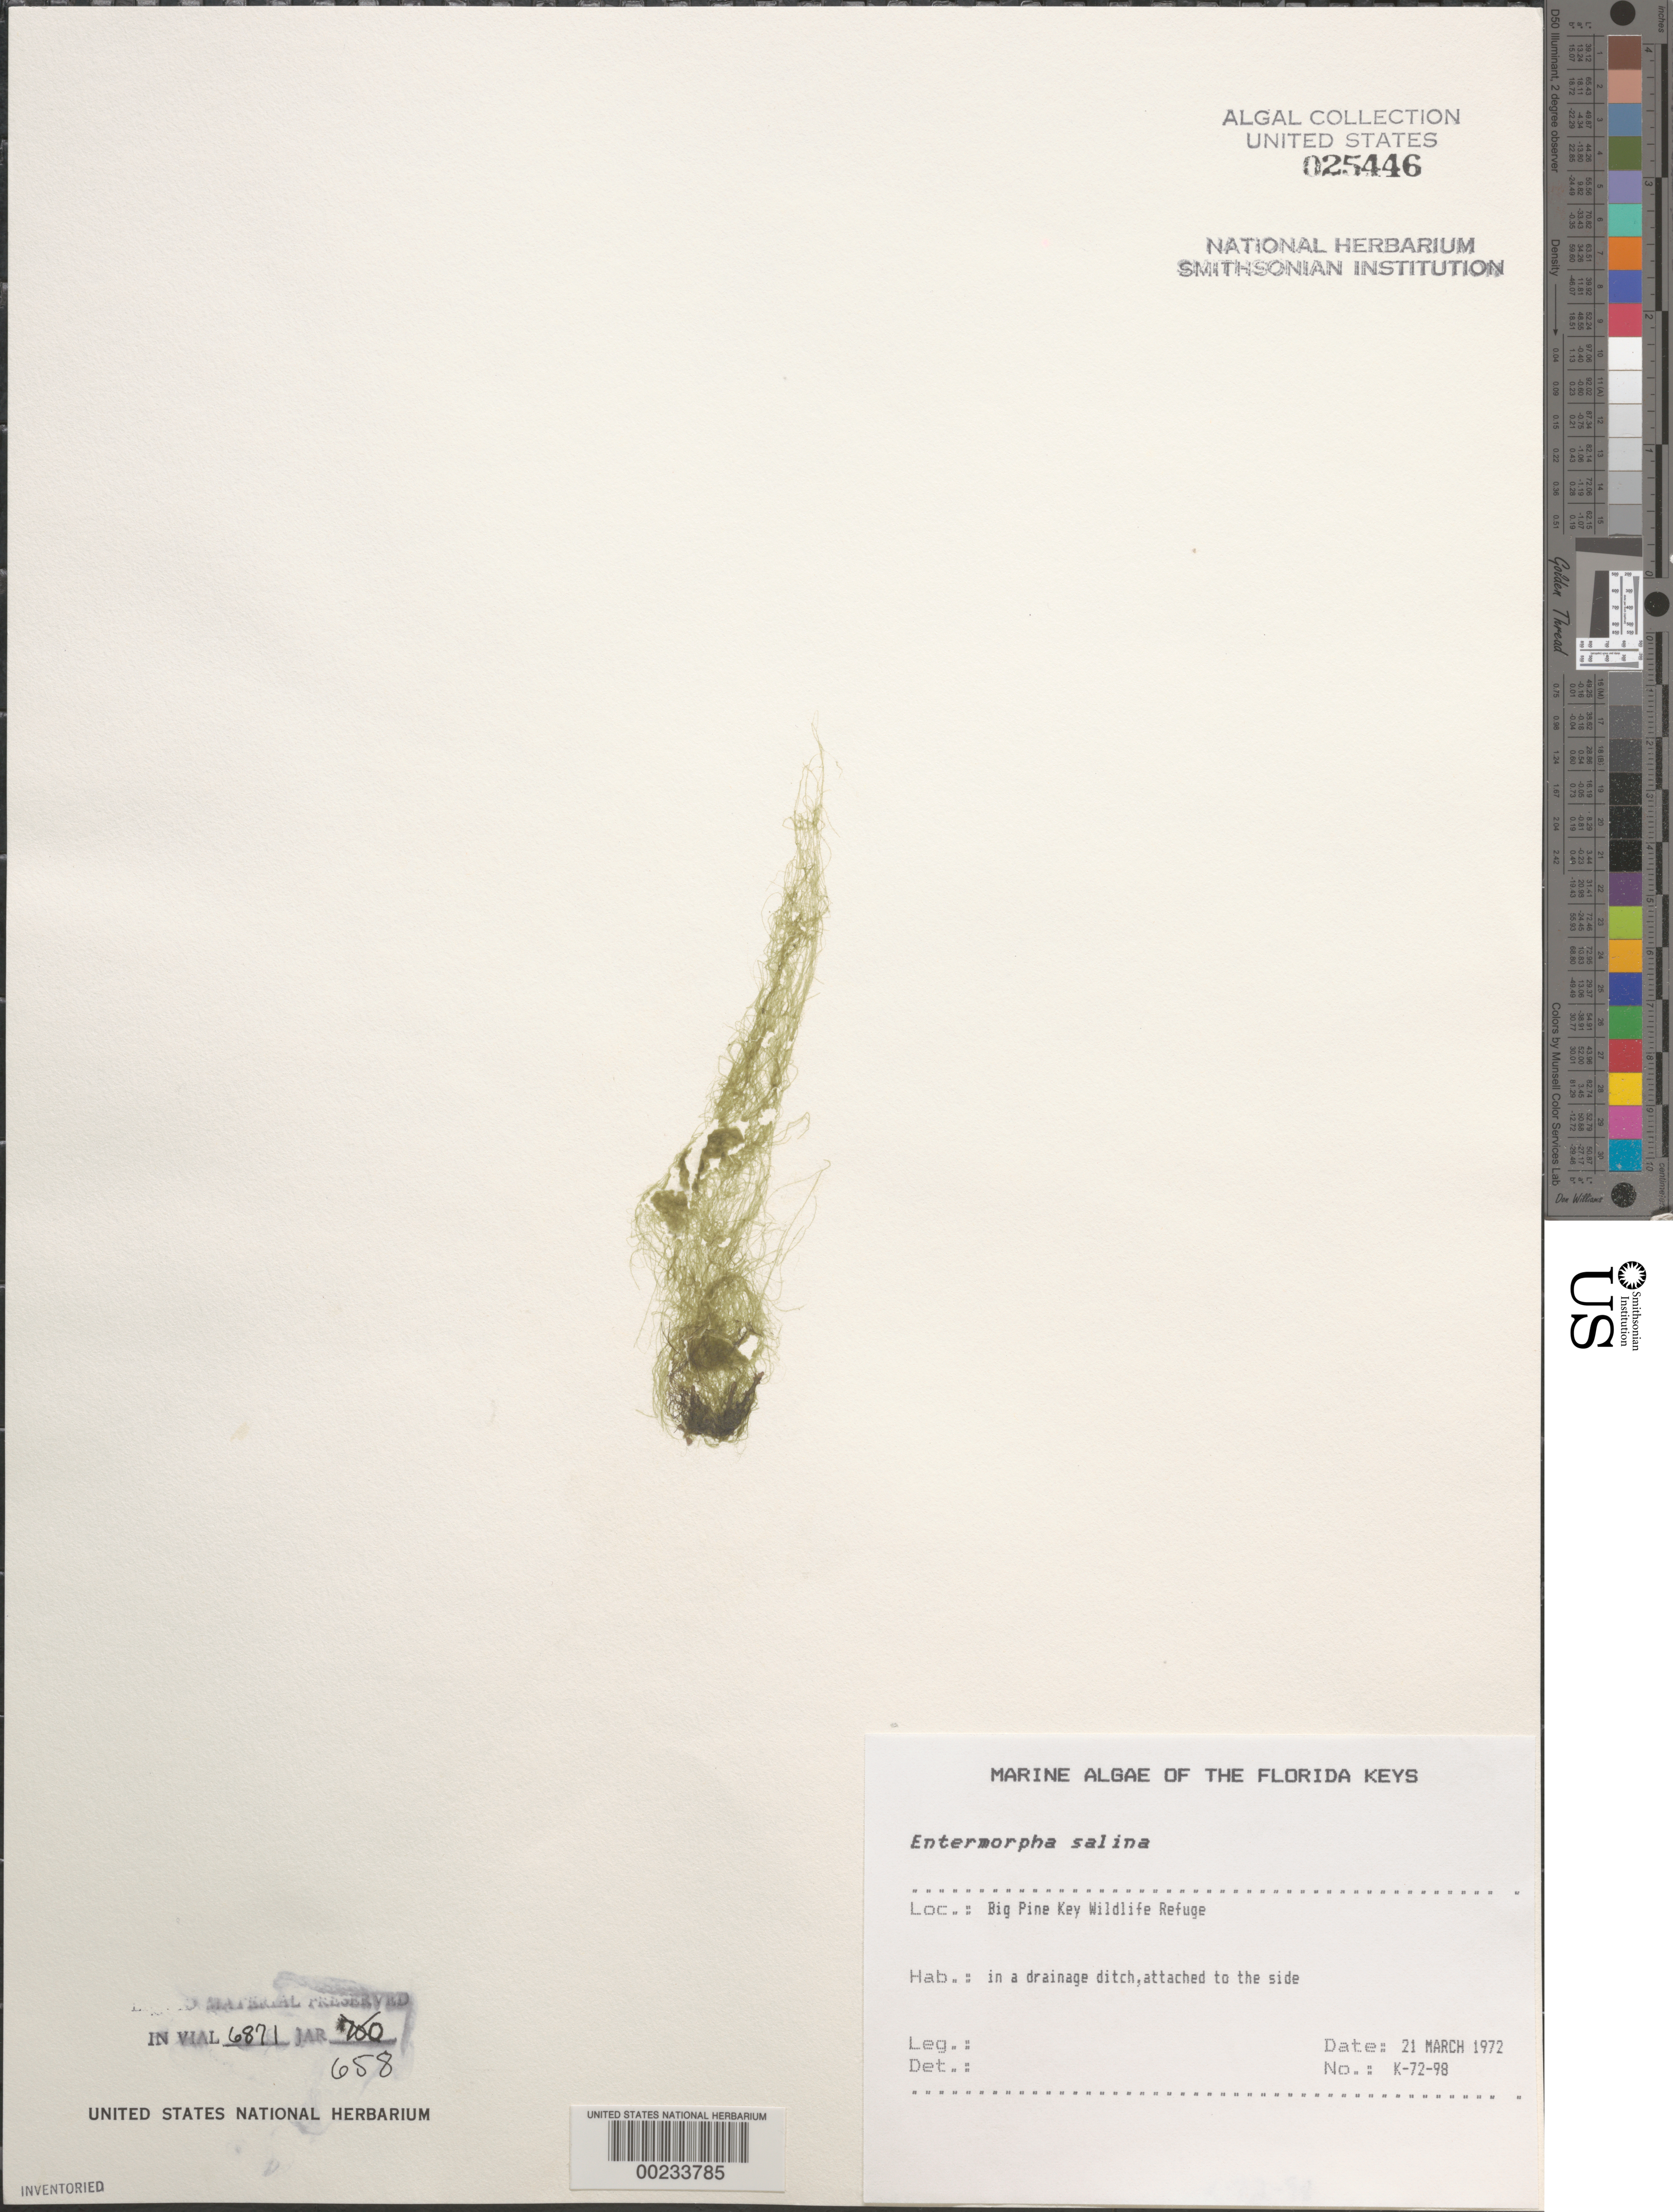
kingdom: Plantae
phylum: Chlorophyta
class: Ulvophyceae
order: Ulvales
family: Ulvaceae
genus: Ulva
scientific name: Ulva prolifera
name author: O.F. Müller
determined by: Algae name updating Project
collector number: K-72-98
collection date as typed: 21 Mar 1972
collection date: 1972-03-21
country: United States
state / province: Florida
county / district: Monroe County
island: Big Pine Key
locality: Big Pine Key Wildlife Refuge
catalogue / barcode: US 25446